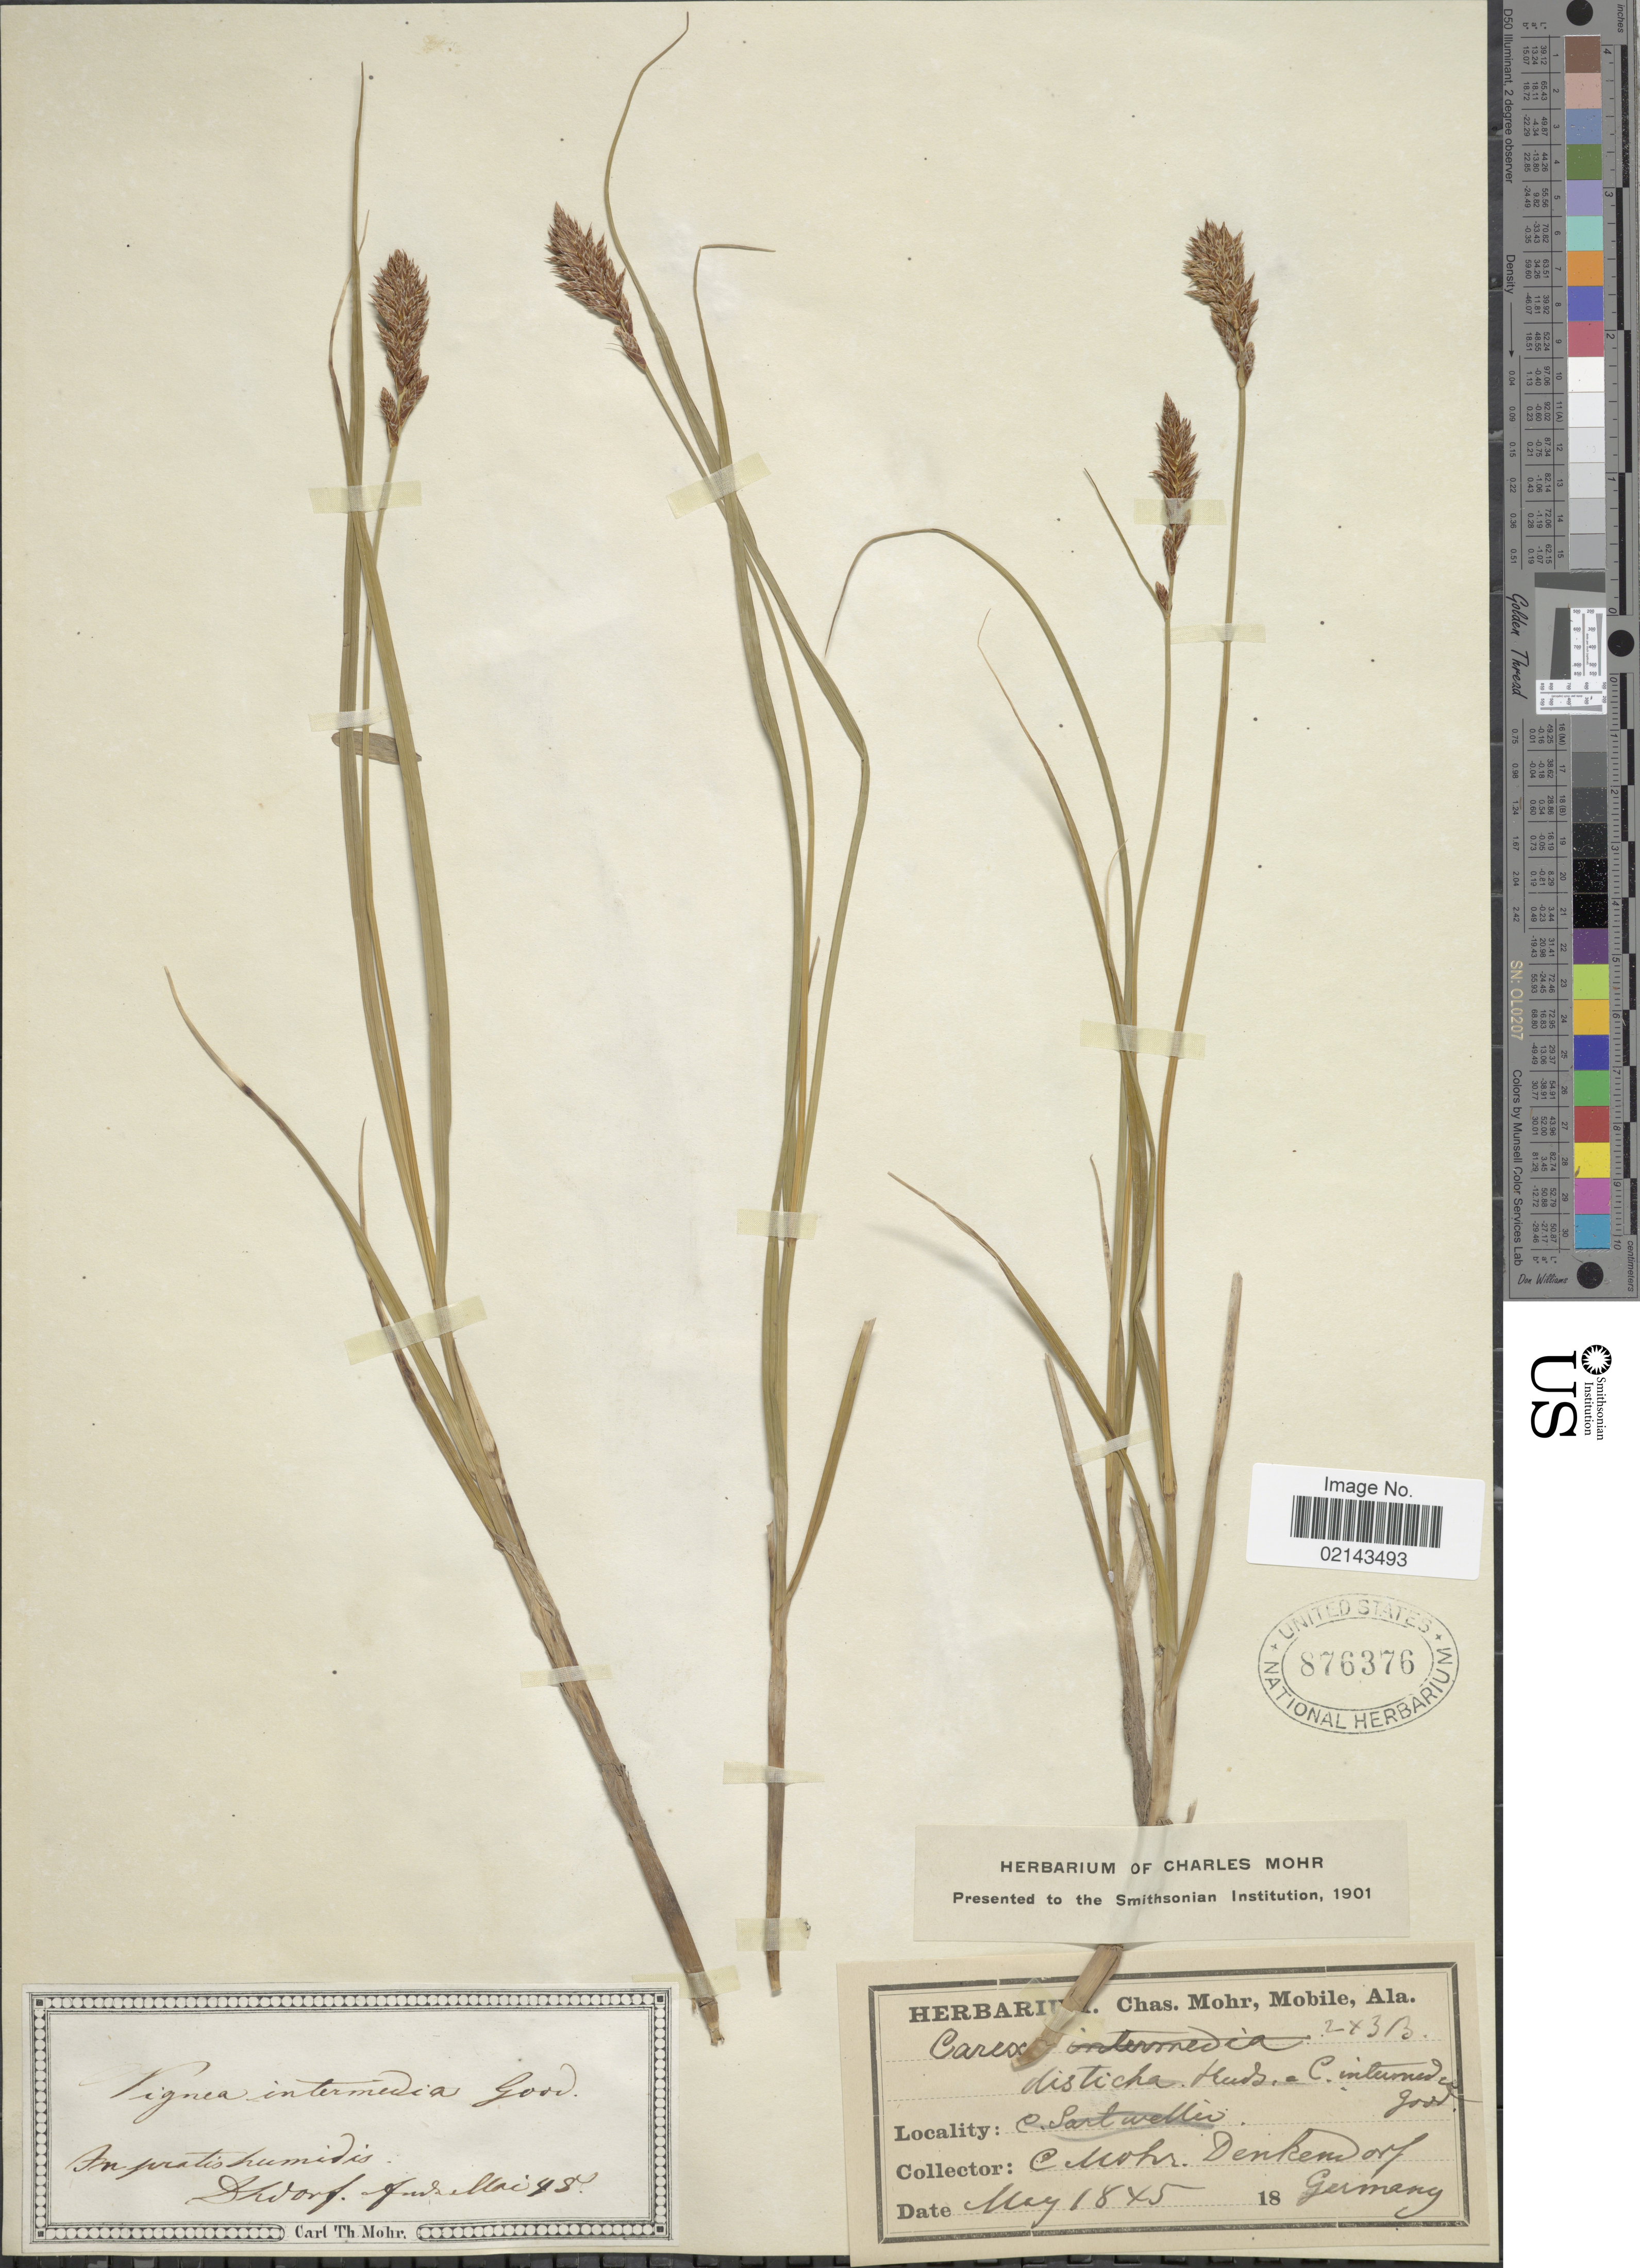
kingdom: Plantae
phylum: Tracheophyta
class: Liliopsida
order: Poales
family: Cyperaceae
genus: Carex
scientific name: Carex disticha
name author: Huds.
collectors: C. T. Mohr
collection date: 1845-05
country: Germany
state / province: Baden-Württemberg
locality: Denkendorf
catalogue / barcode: US 876376